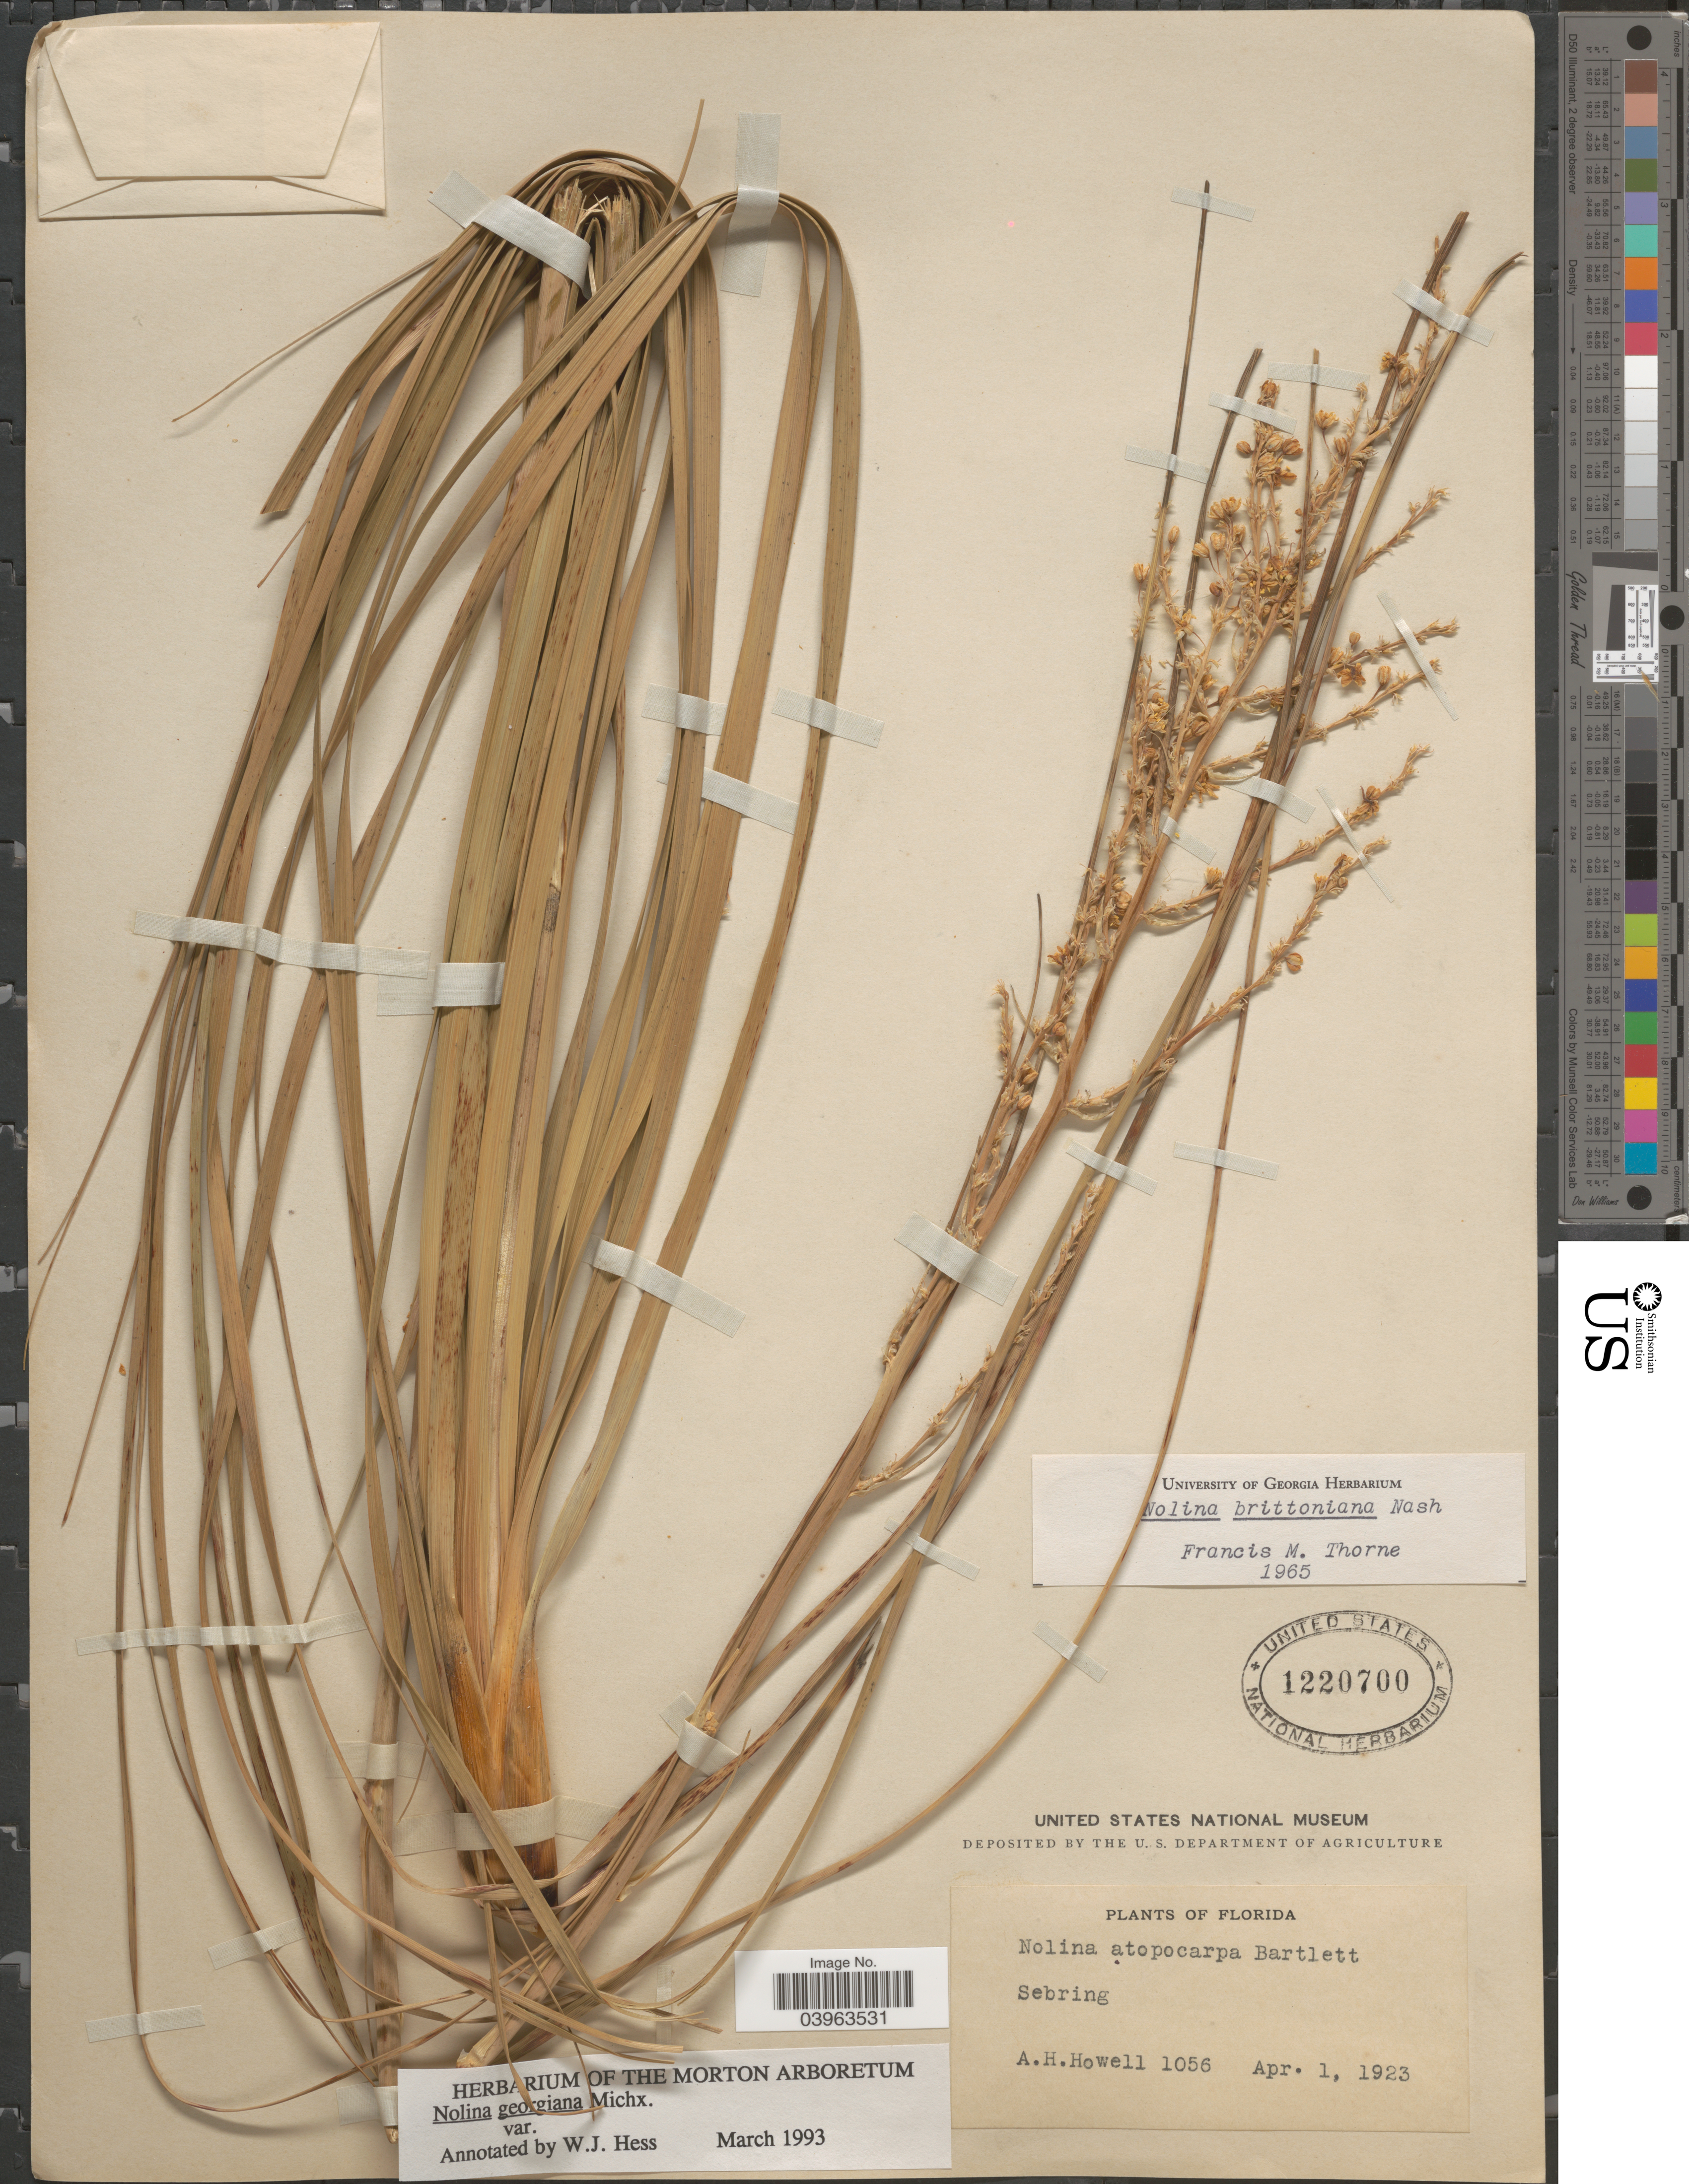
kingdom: Plantae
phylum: Tracheophyta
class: Liliopsida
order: Asparagales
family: Asparagaceae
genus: Nolina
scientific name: Nolina georgiana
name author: Michx.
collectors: A. Howell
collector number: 1056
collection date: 1923-04-01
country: United States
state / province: Florida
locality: Sebring.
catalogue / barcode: US 1220700